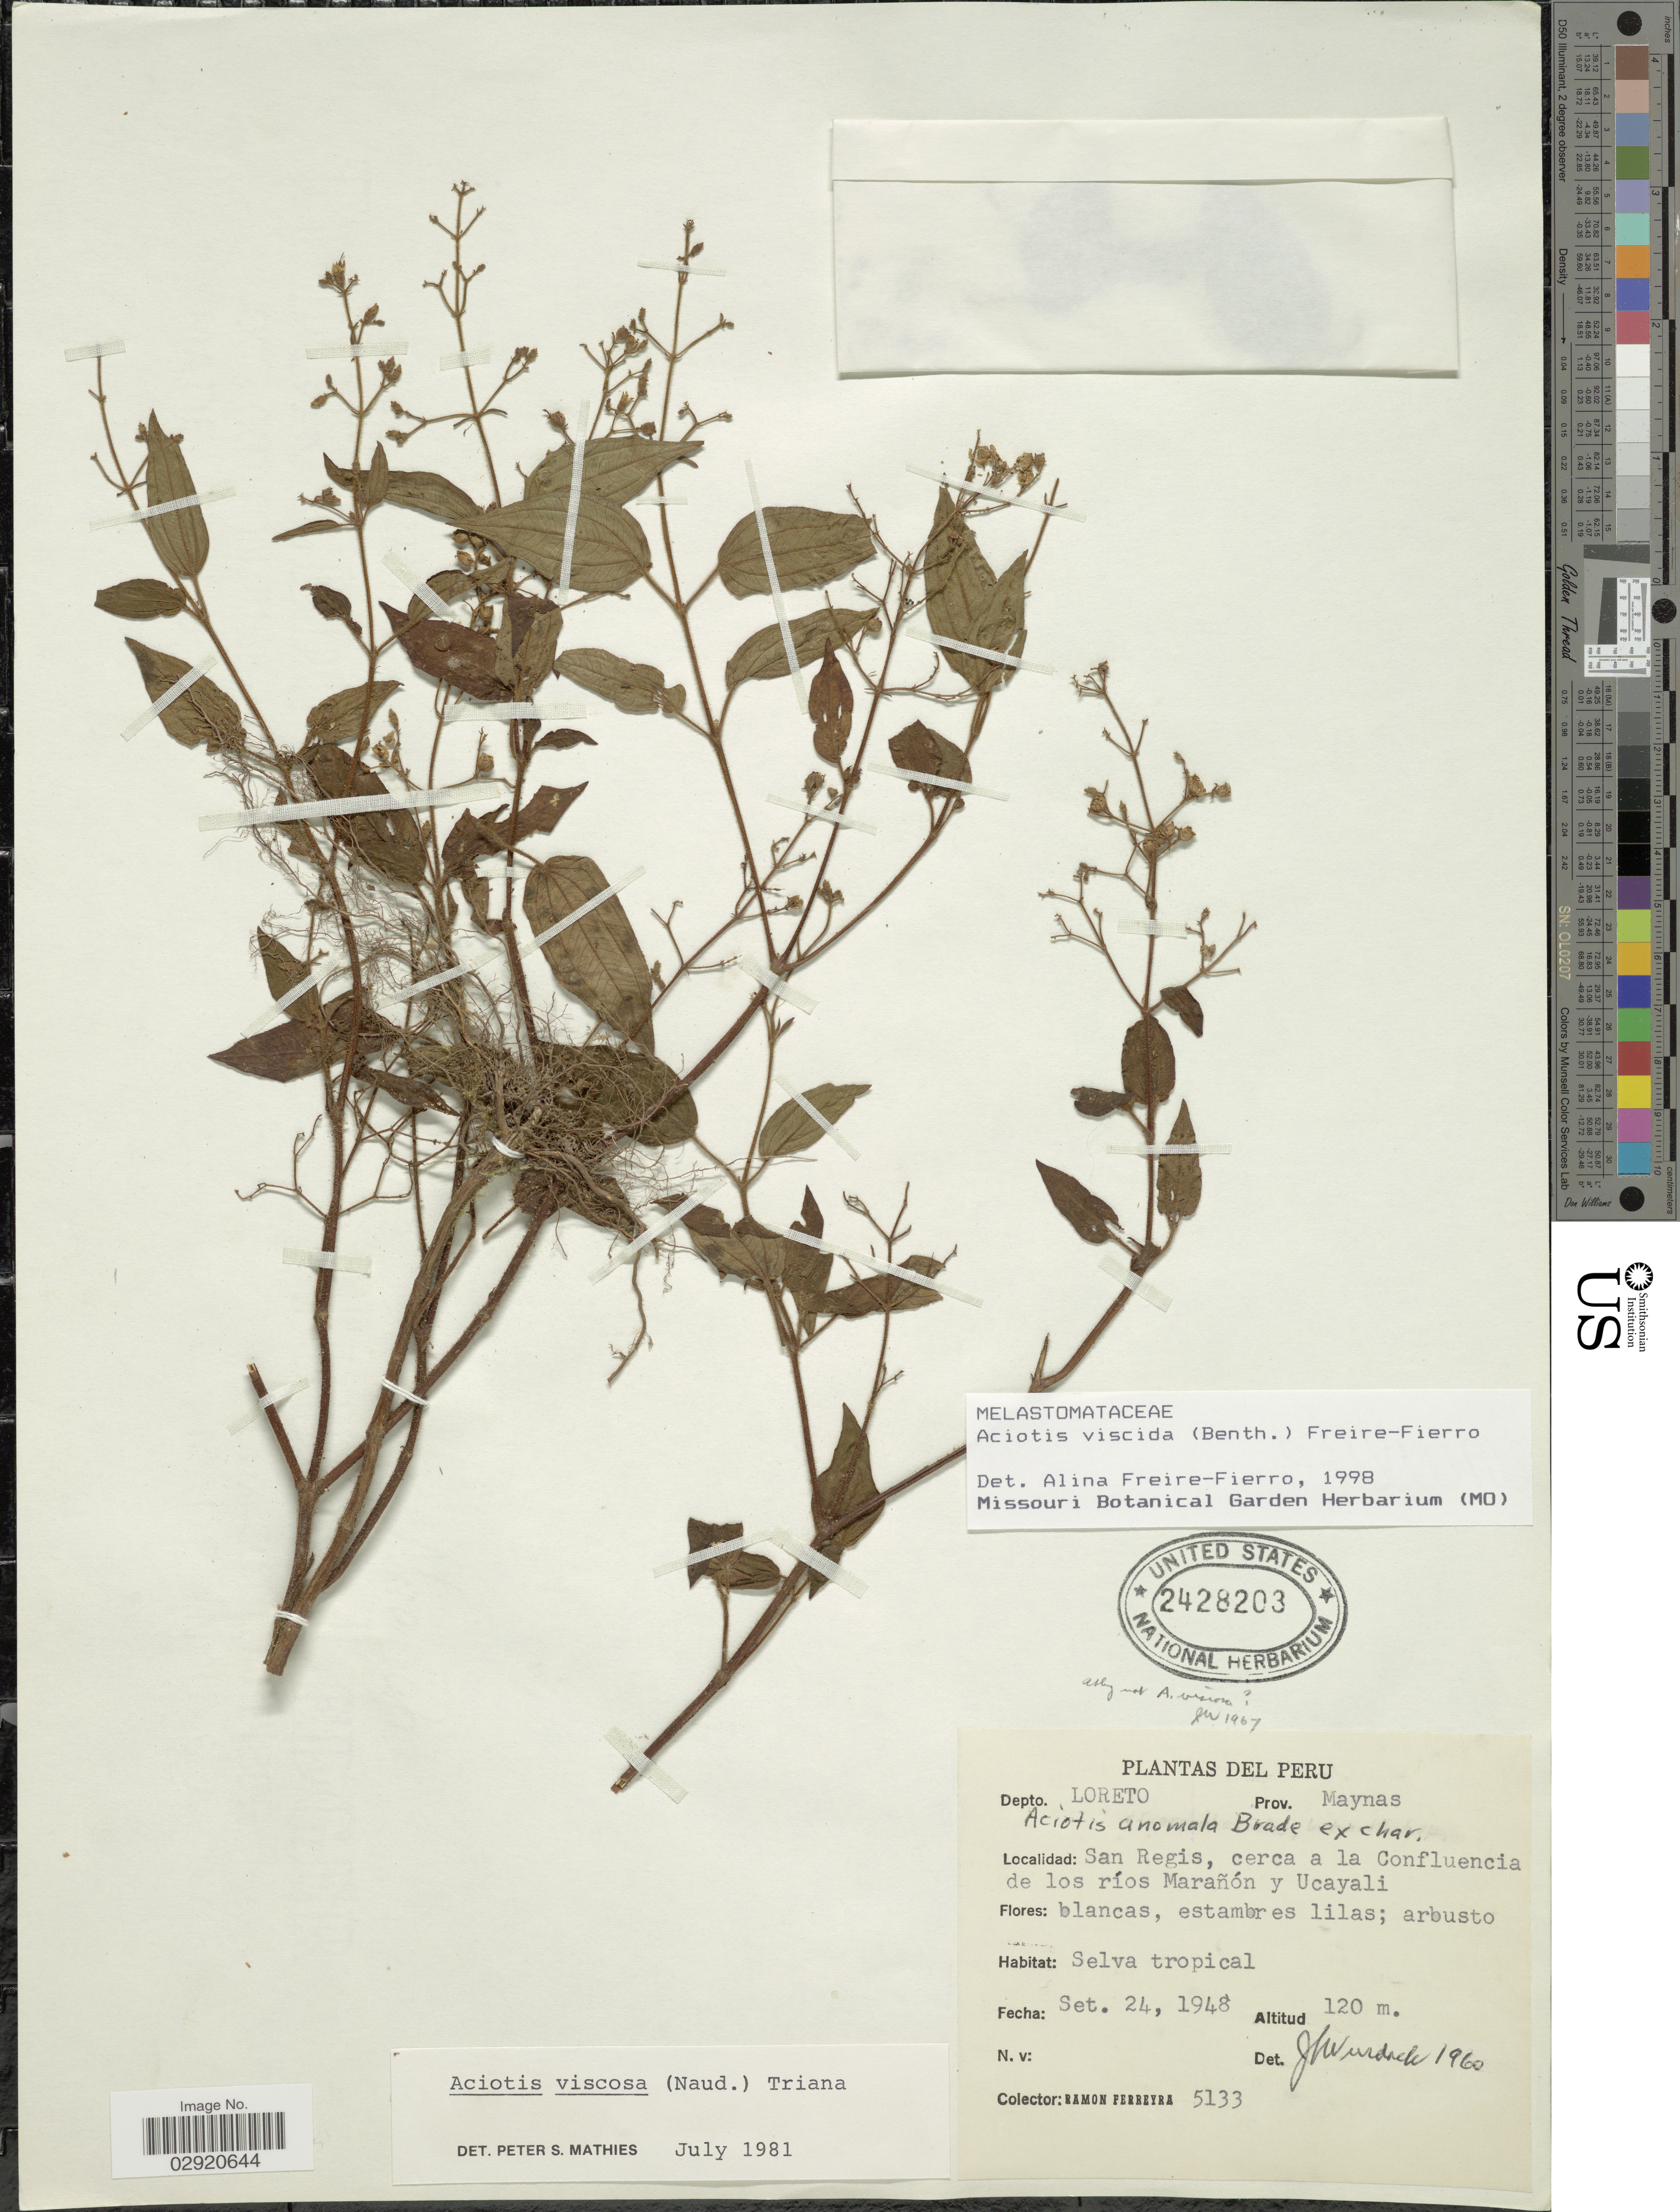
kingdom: Plantae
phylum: Tracheophyta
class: Magnoliopsida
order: Myrtales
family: Melastomataceae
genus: Aciotis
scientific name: Aciotis viscida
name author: (Benth.) Freire-Fierro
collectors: R. A. Ferreyra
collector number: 5133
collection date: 1948-09-24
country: Peru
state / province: Loreto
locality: Depto. Loreto. Prov. Maynas. San Regis, cerca a la Confluencia de los ríos Marañon y Ucayali.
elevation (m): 120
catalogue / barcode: US 2428203